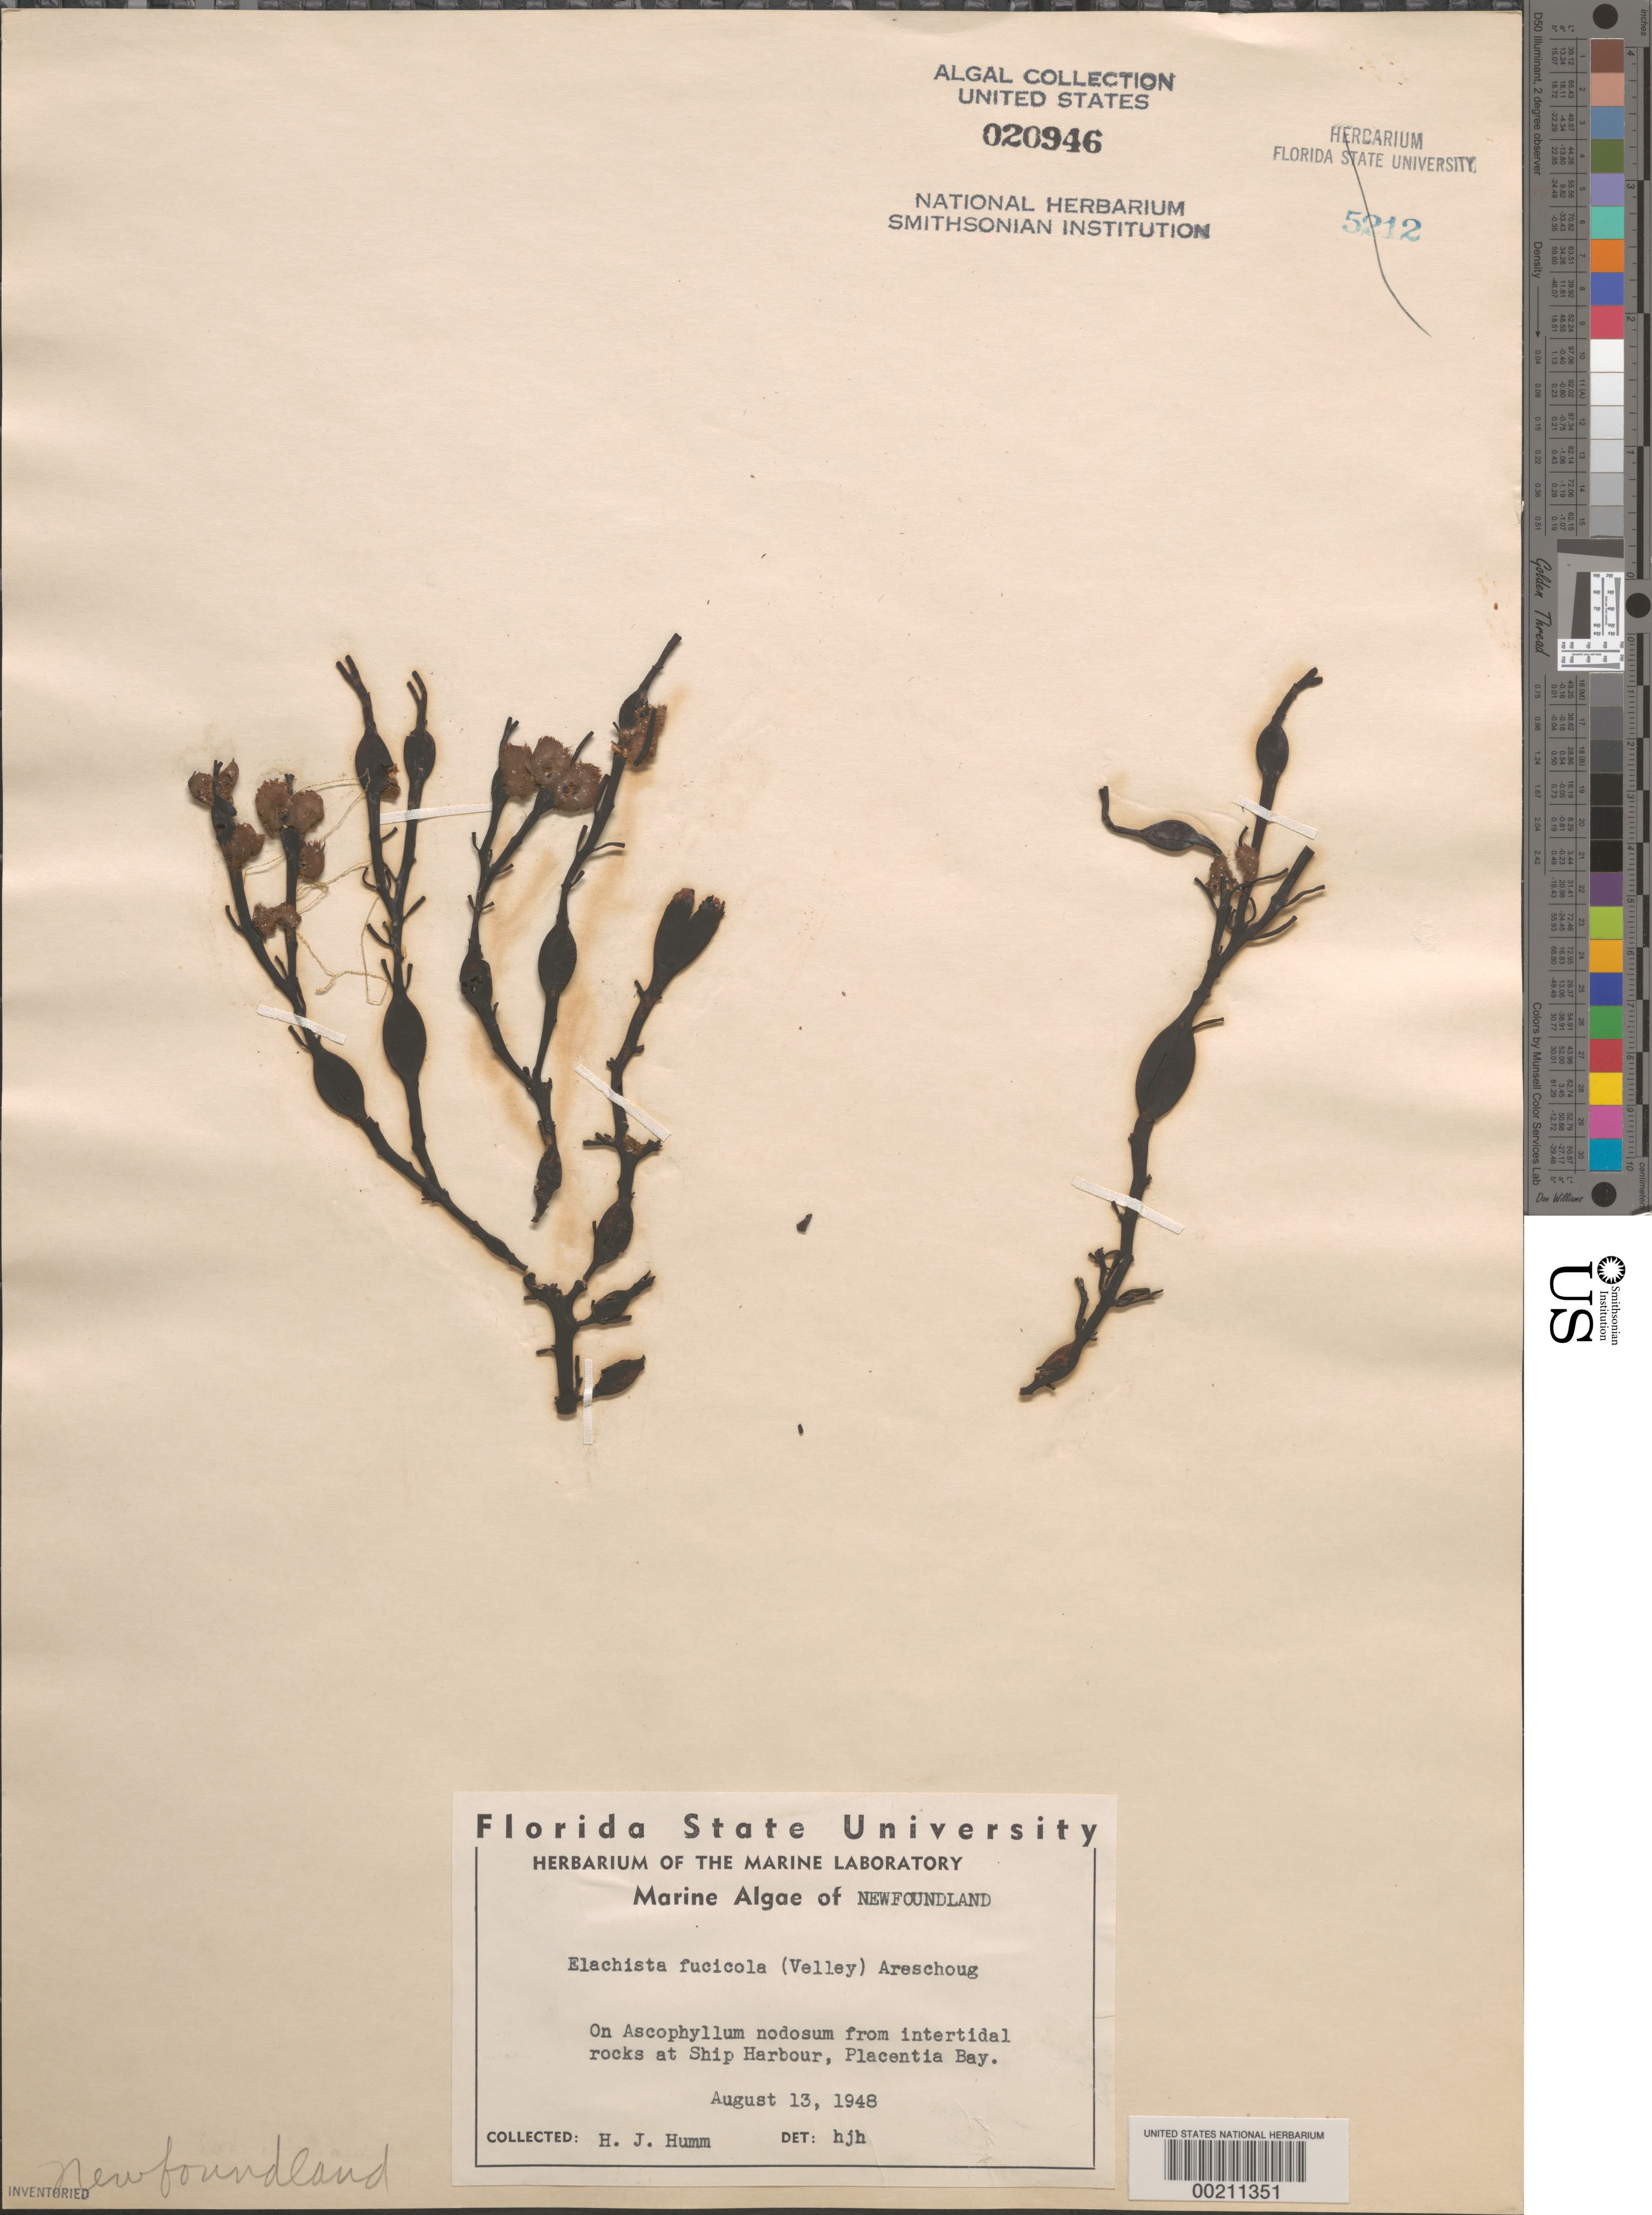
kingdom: Chromista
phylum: Ochrophyta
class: Phaeophyceae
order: Ectocarpales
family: Chordariaceae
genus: Elachista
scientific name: Elachista fucicola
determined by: Humm, Harold J.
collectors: H. J. Humm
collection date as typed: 13 Aug 1948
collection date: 1948-08-13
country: Canada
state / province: Newfoundland and Labrador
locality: Ship Harbor, Placentia Bay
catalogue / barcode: US 20946